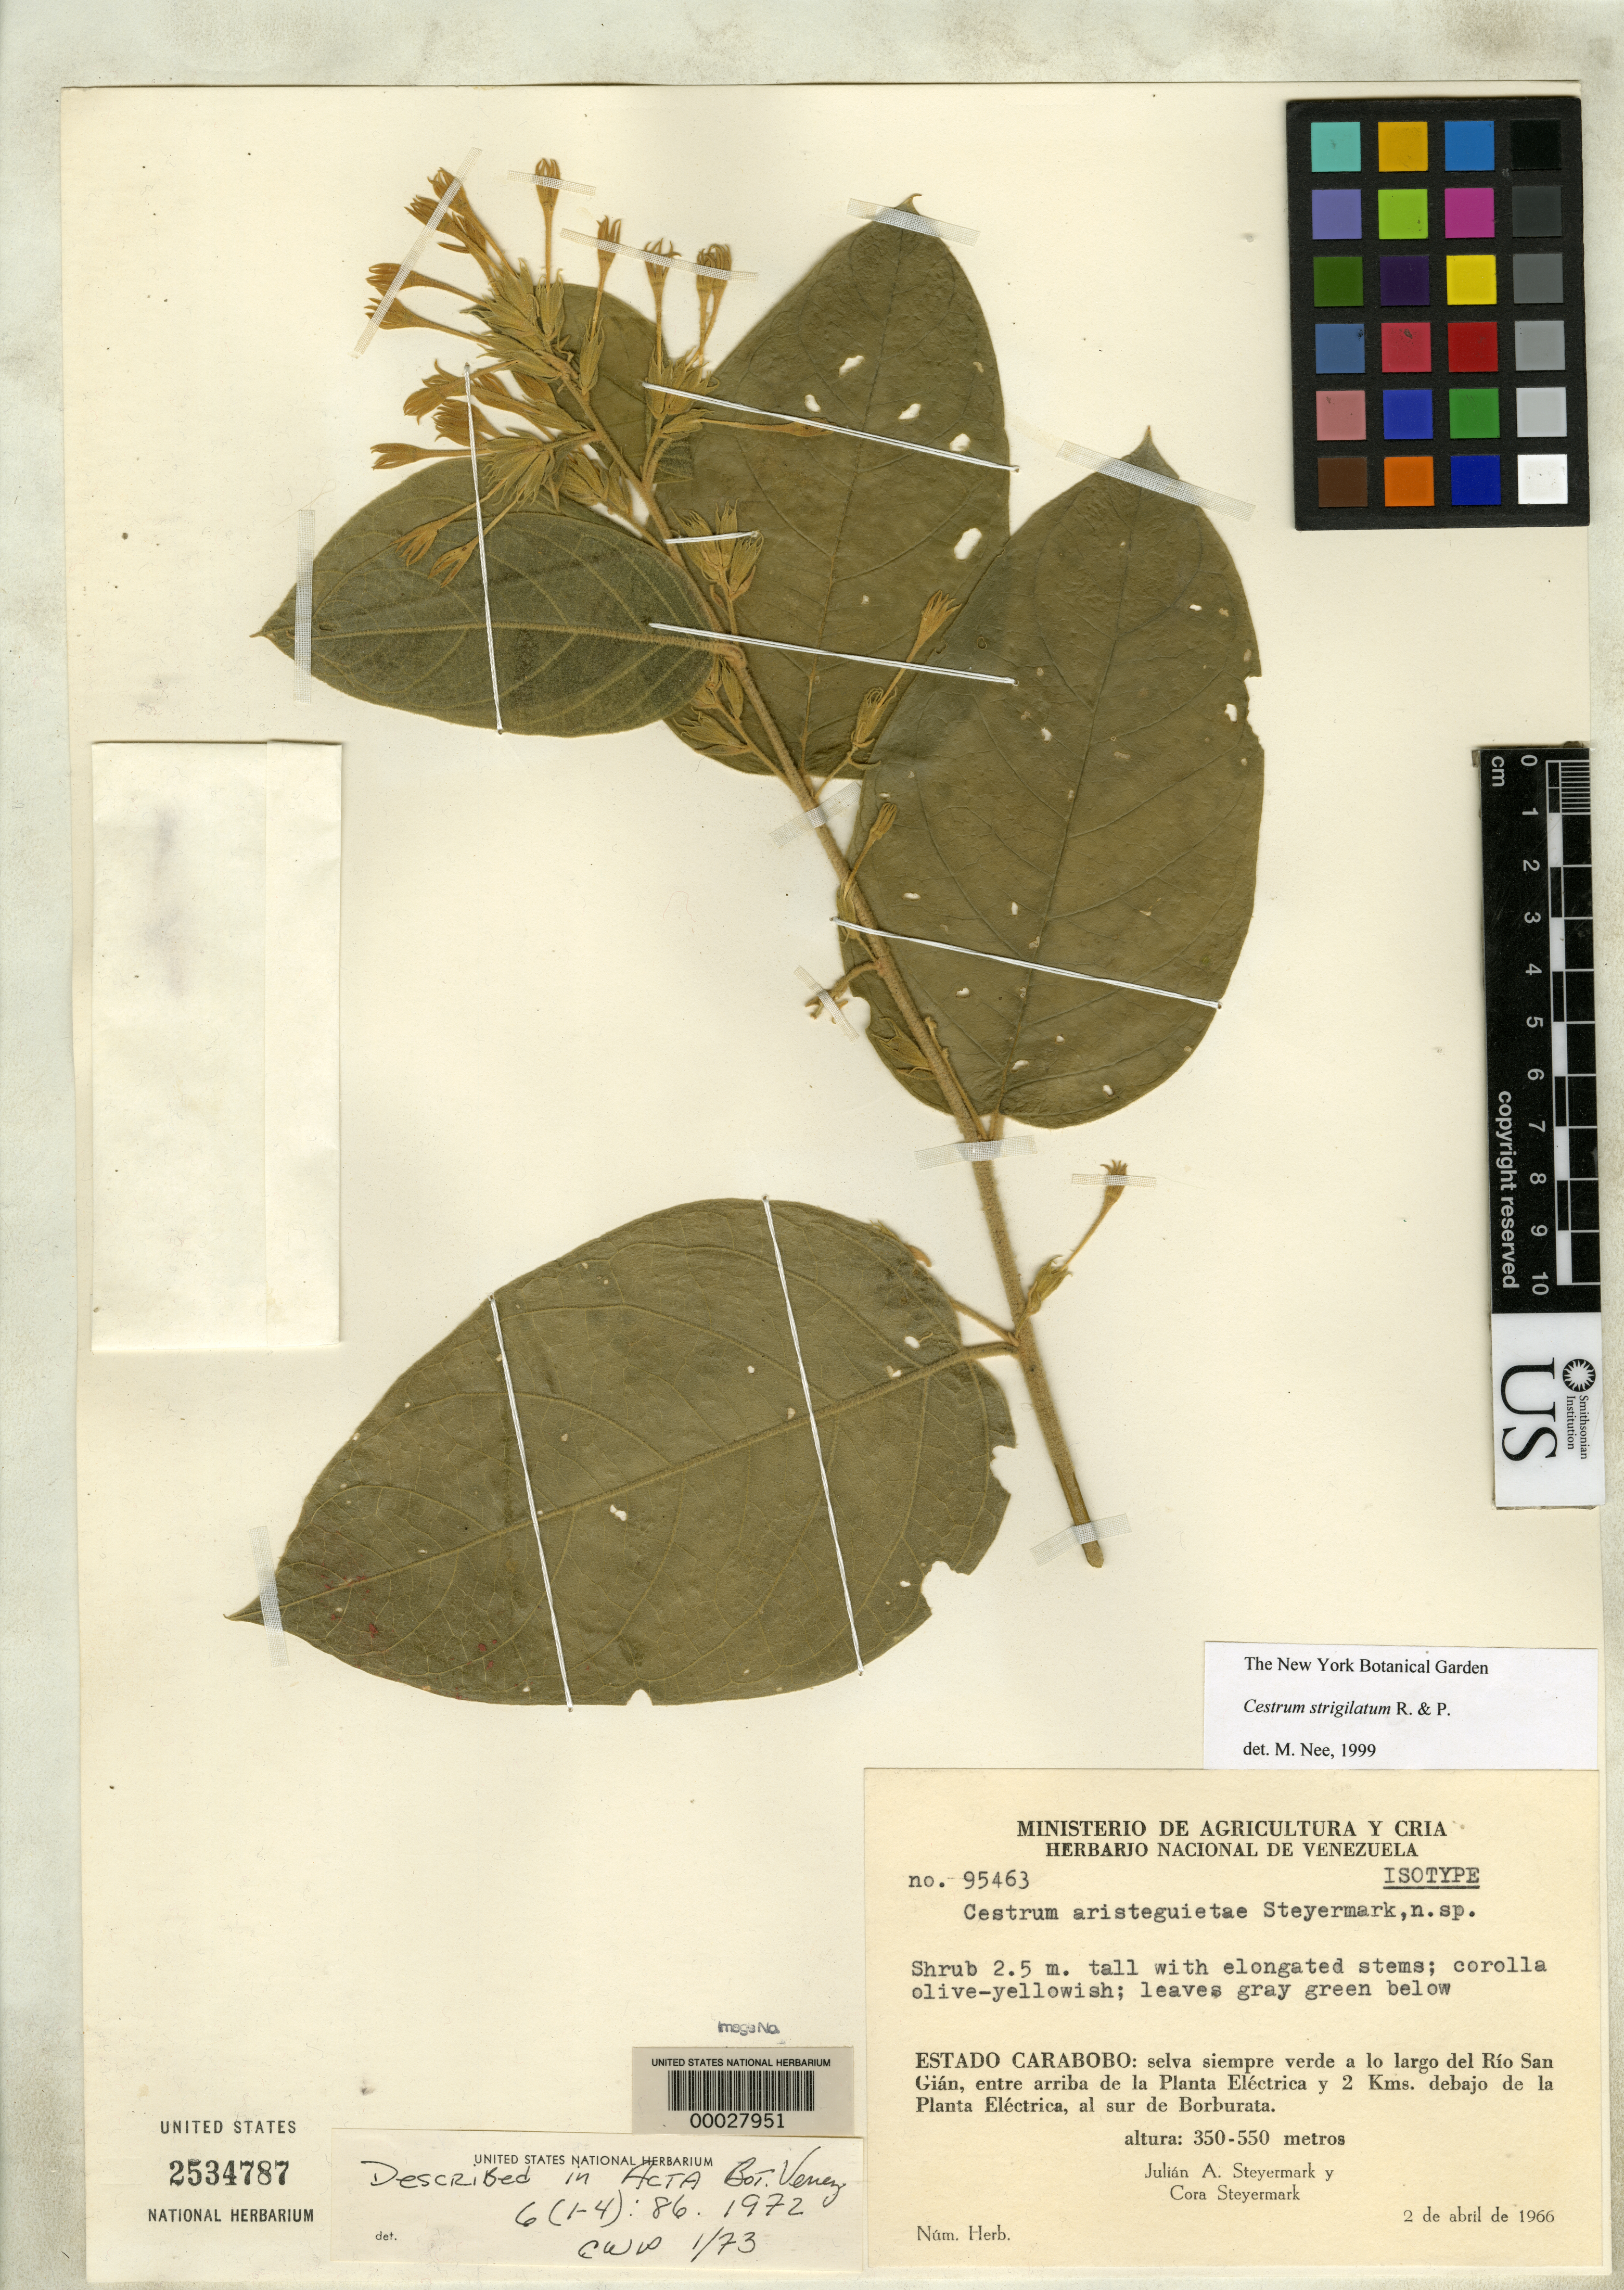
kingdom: Plantae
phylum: Tracheophyta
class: Magnoliopsida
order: Solanales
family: Solanaceae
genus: Cestrum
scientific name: Cestrum aristeguietae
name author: Steyerm.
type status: Isotype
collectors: J. Steyermark & C. Steyermark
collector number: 95463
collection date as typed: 02 Apr 1966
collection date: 1966-04-02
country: Venezuela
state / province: Carabobo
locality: Rio San Gian, entre arriba de la planta electrica & 32 km de bajo de la planta electrica, sur de Borburata.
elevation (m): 350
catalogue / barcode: US 2534787